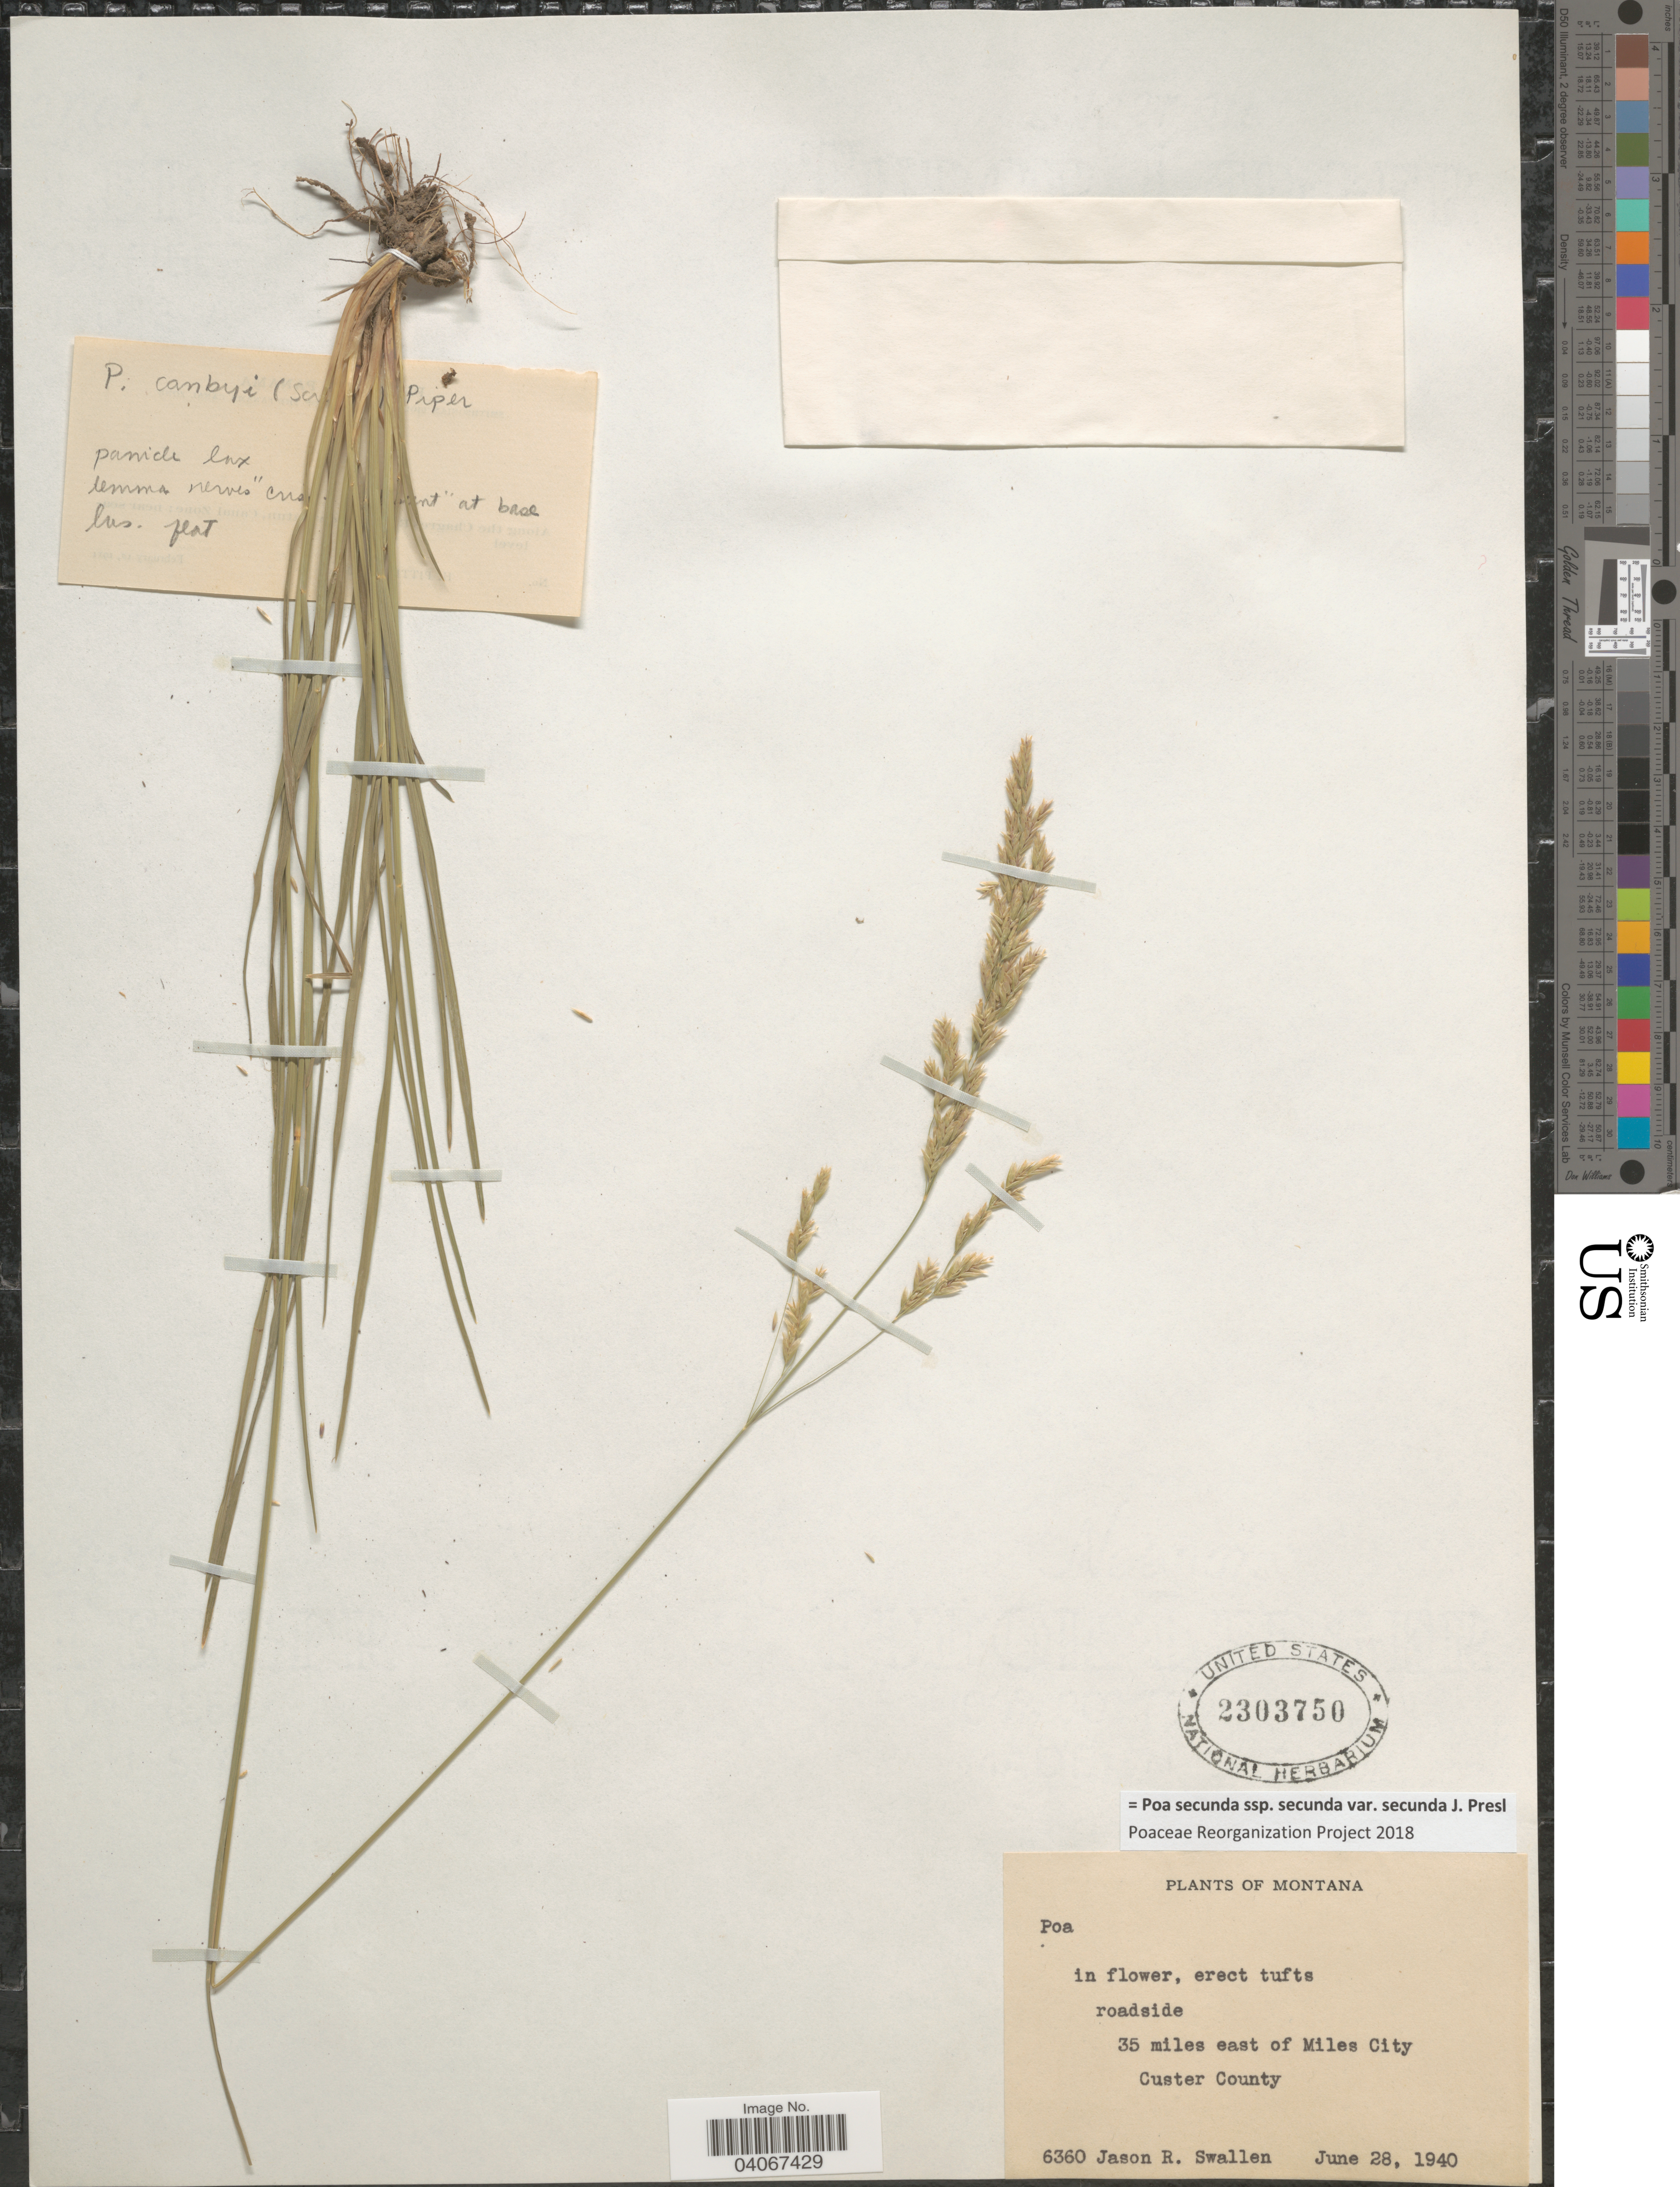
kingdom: Plantae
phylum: Tracheophyta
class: Liliopsida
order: Poales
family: Poaceae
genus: Poa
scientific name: Poa secunda subsp. secunda var. secunda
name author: J. Presl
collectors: J. R. Swallen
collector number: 6360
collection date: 1940-06-28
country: United States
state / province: Montana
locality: Roadside 35 miles east of Miles City. Custer County.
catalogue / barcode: US 2303750